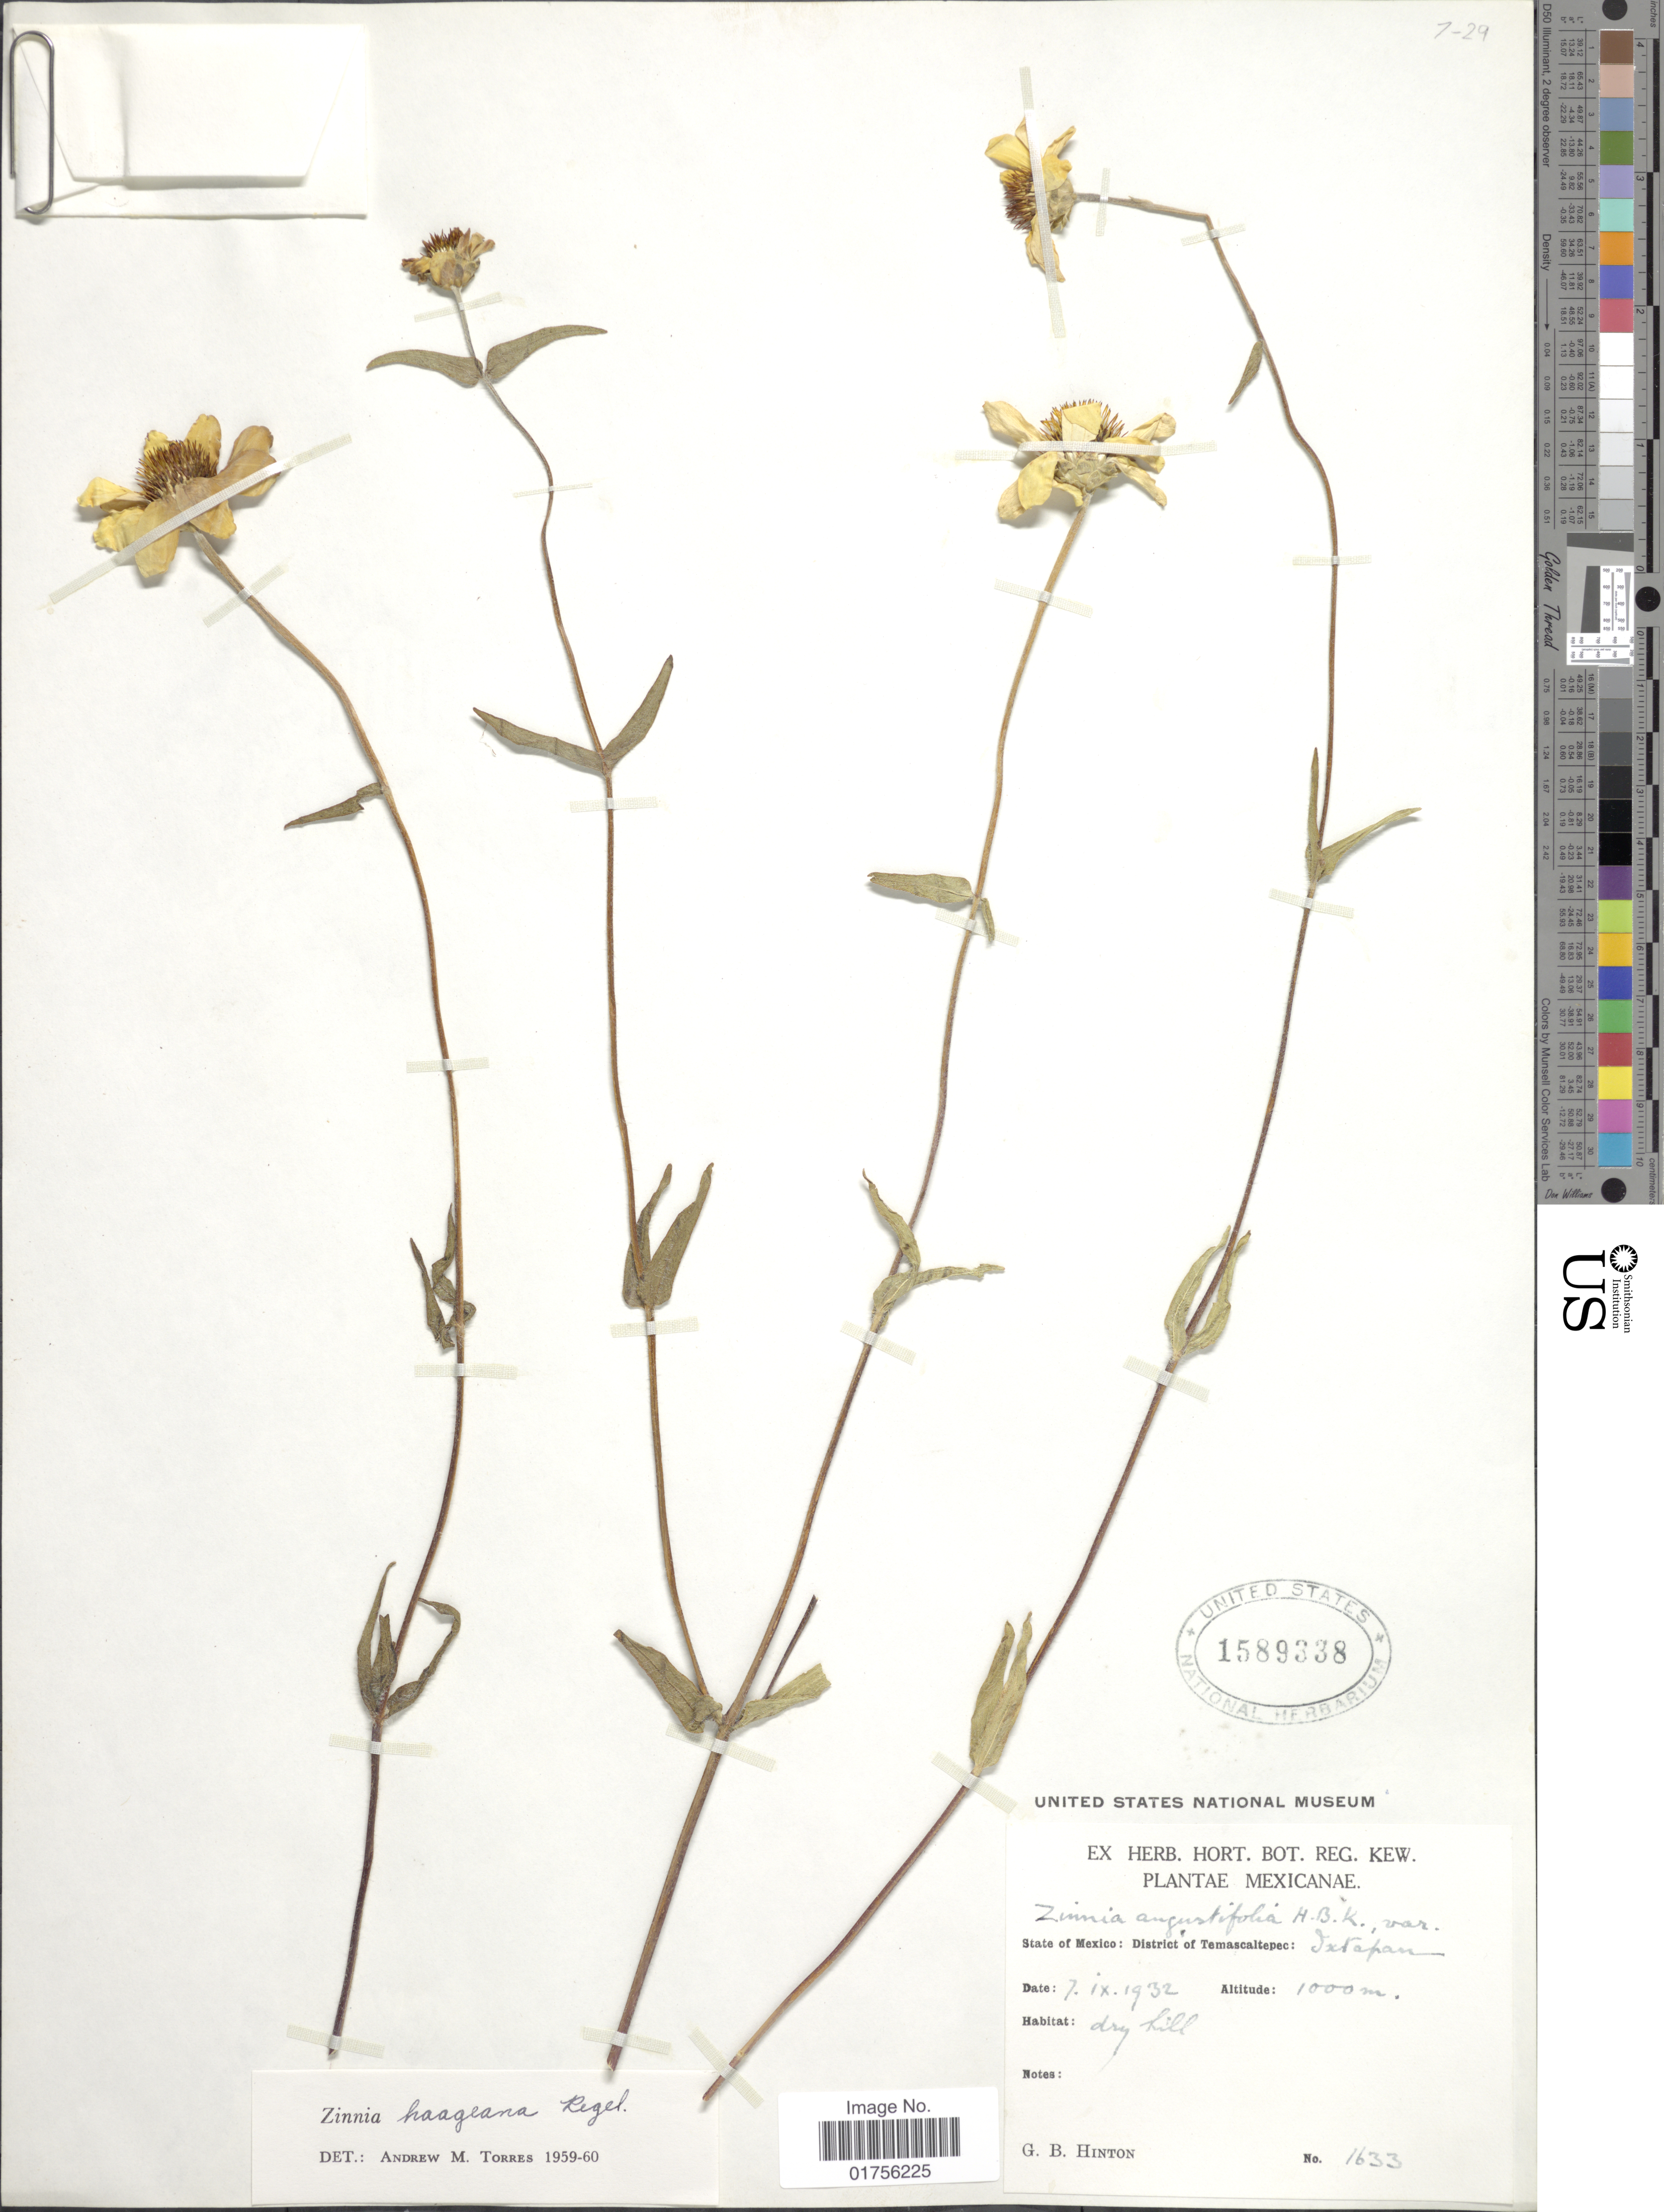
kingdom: Plantae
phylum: Tracheophyta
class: Magnoliopsida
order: Asterales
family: Asteraceae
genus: Zinnia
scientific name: Zinnia haageana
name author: Regel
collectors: G. B. Hinton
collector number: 1633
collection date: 1932-09-07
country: Mexico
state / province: México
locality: State of Mexico: District of Temascaltepec: Ixtapan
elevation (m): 1000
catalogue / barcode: US 1589338